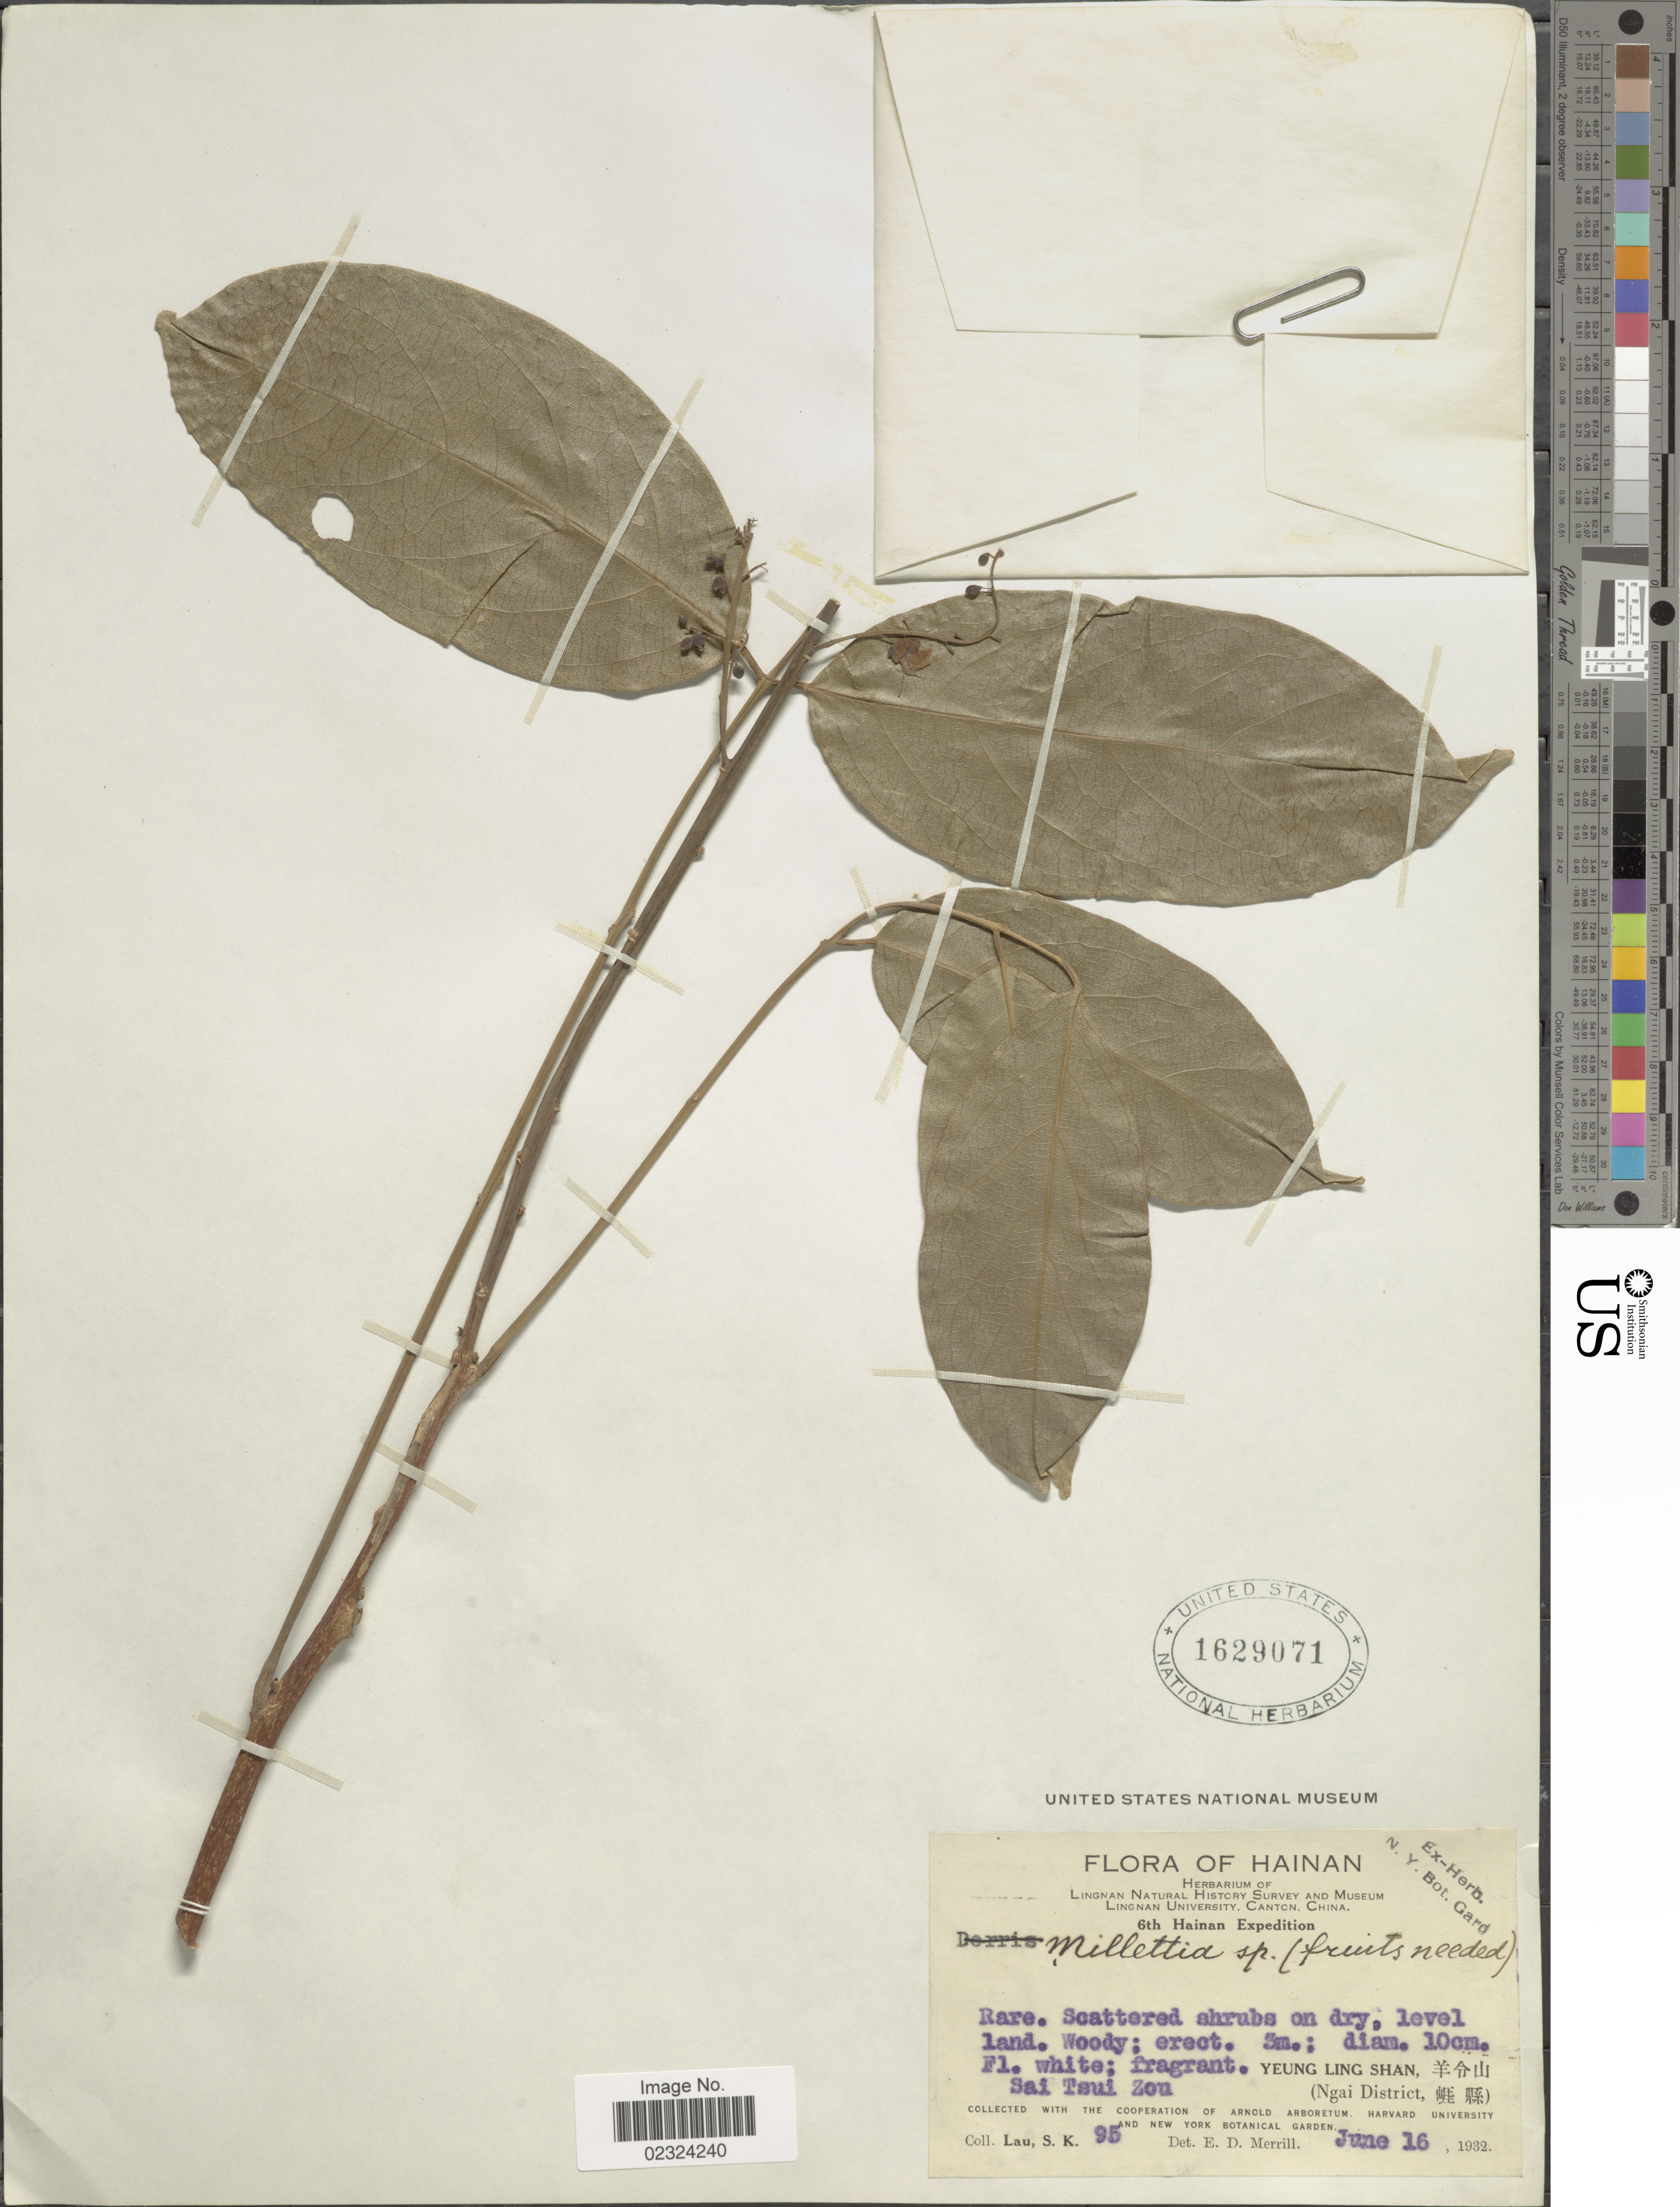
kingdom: Plantae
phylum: Tracheophyta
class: Magnoliopsida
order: Fabales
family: Fabaceae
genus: Millettia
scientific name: Millettia sp.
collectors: S. K. Lau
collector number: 95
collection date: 1932-06-16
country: China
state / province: Hainan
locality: Yeung Ling Shan (Ngai District),Sai Tsui Zou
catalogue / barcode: US 1629071